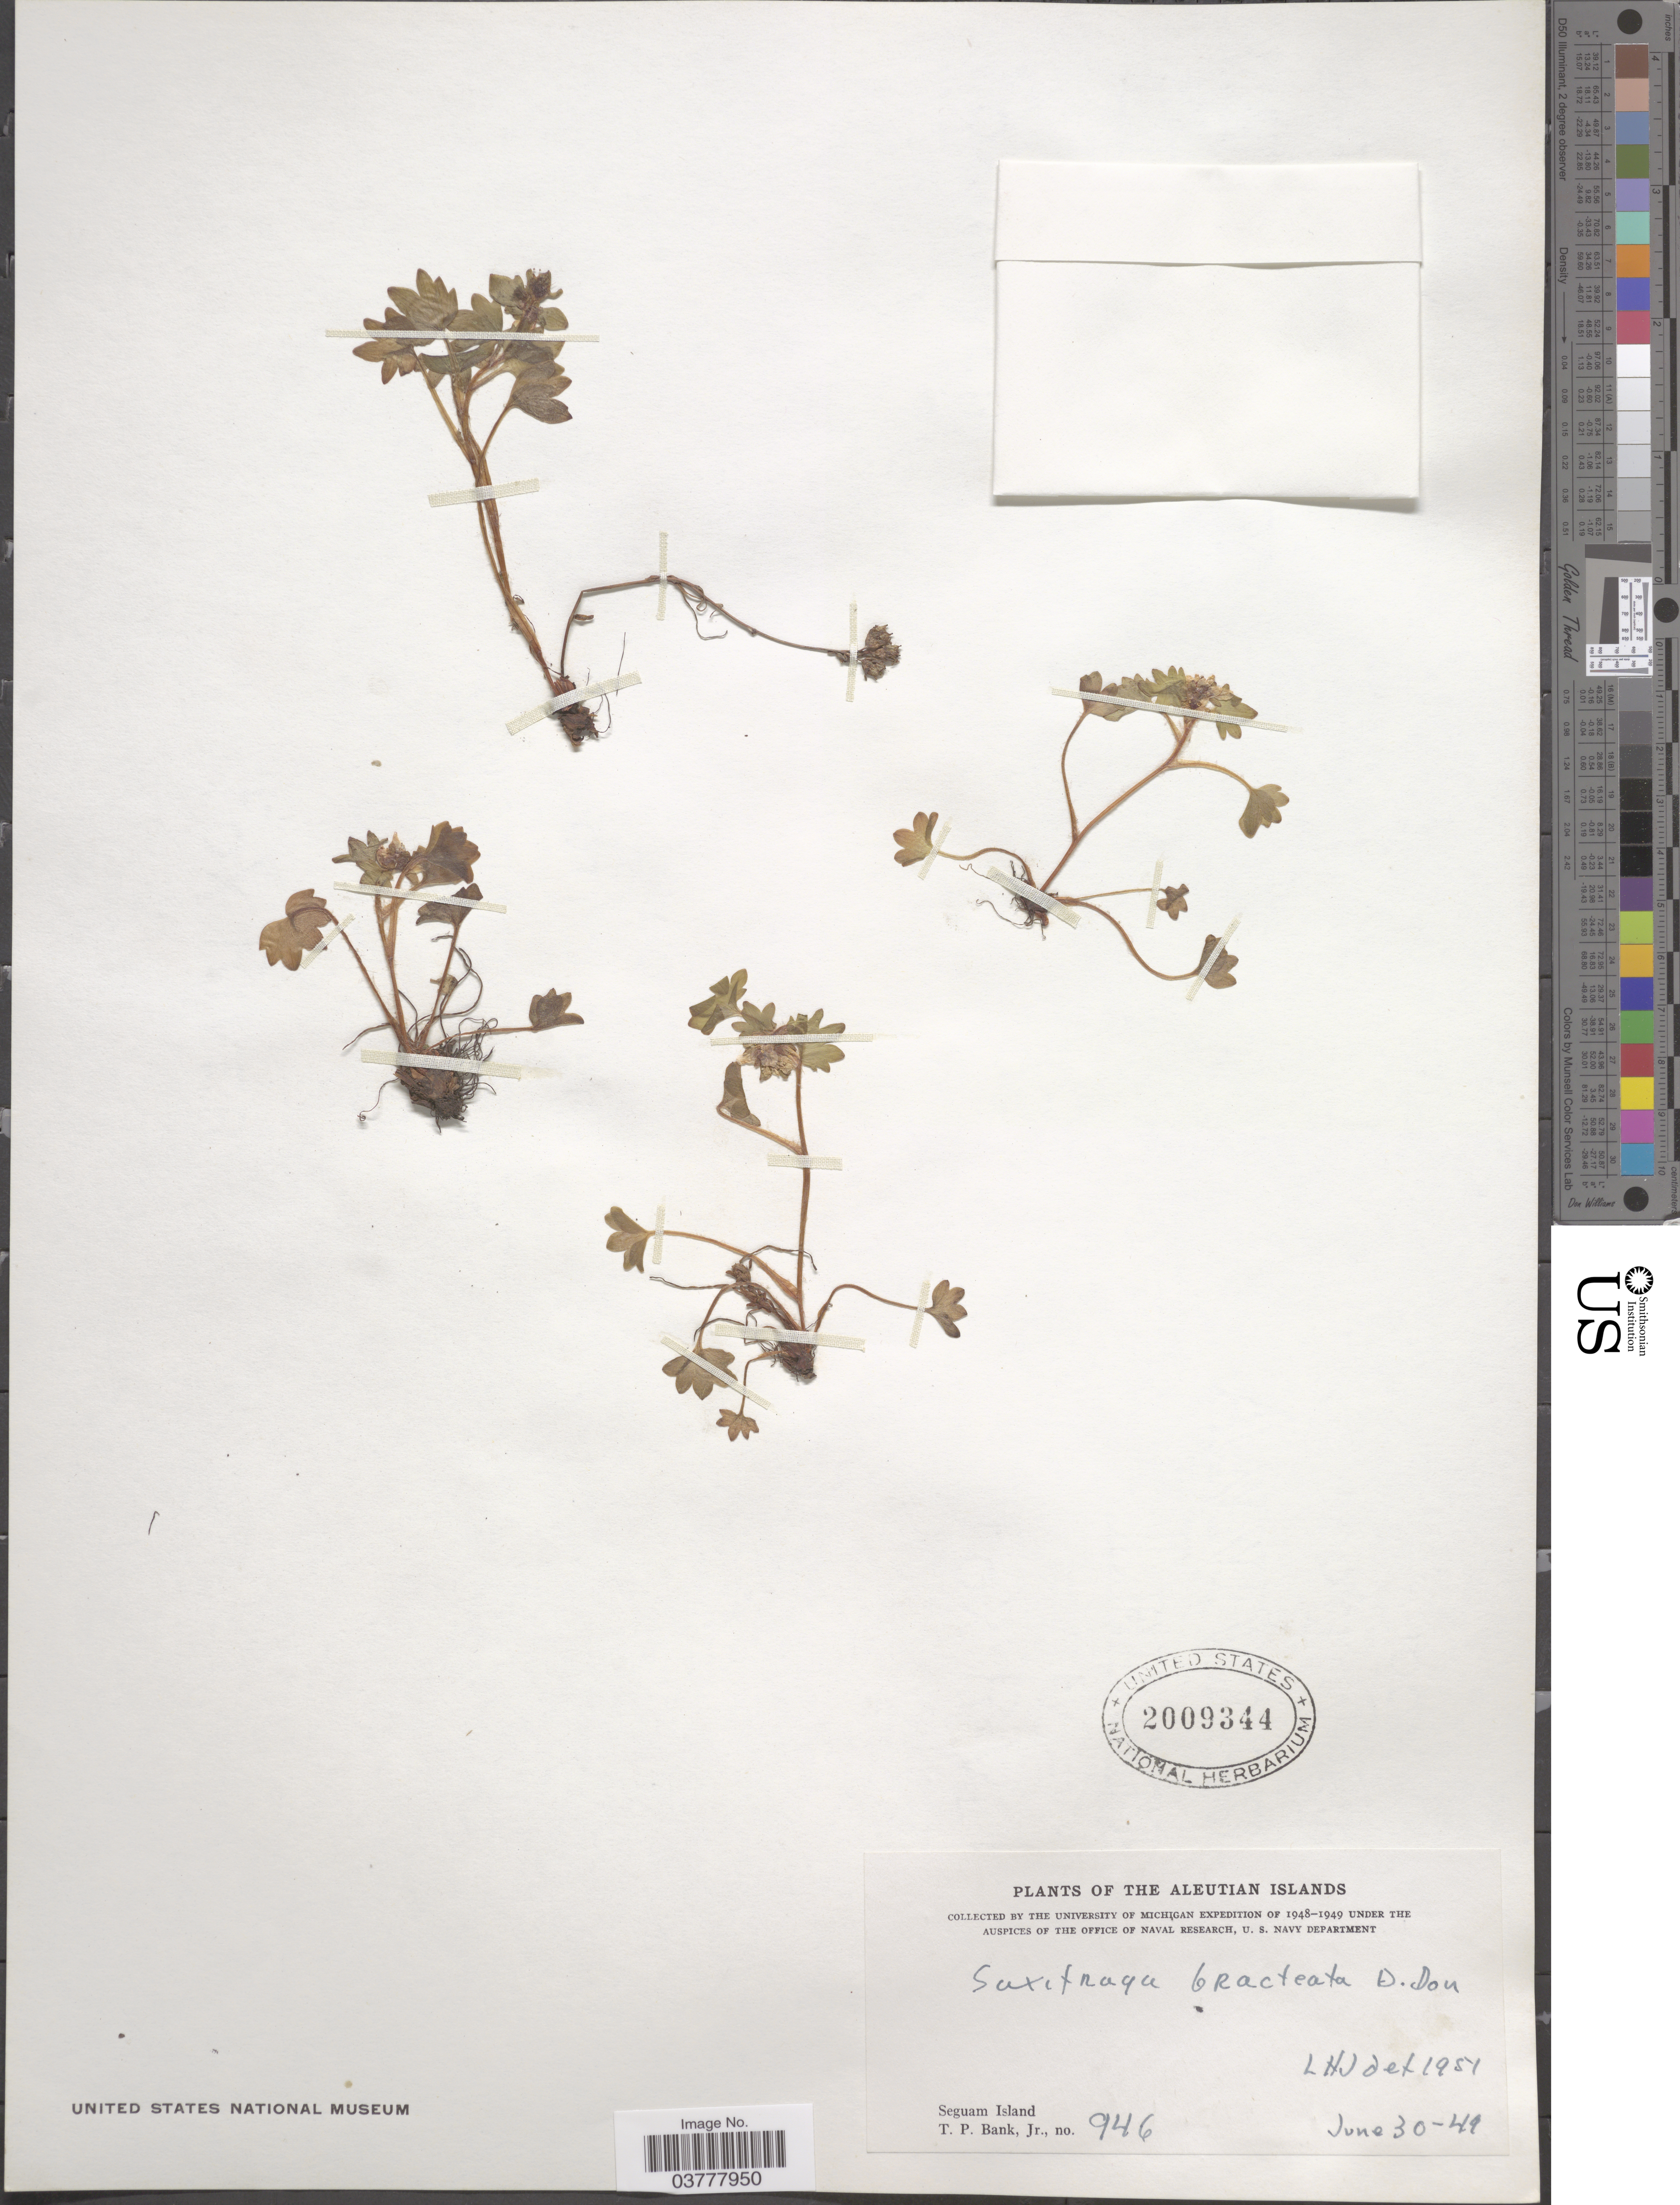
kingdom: Plantae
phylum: Tracheophyta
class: Magnoliopsida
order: Saxifragales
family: Saxifragaceae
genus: Saxifraga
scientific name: Saxifraga bracteata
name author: D. Don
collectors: T. Bank Jr.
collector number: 946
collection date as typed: Transcribed d/m/y: 30/6/49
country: United States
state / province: Alaska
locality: The Aleutian Islands. Seguam Island.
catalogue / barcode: US 2009344